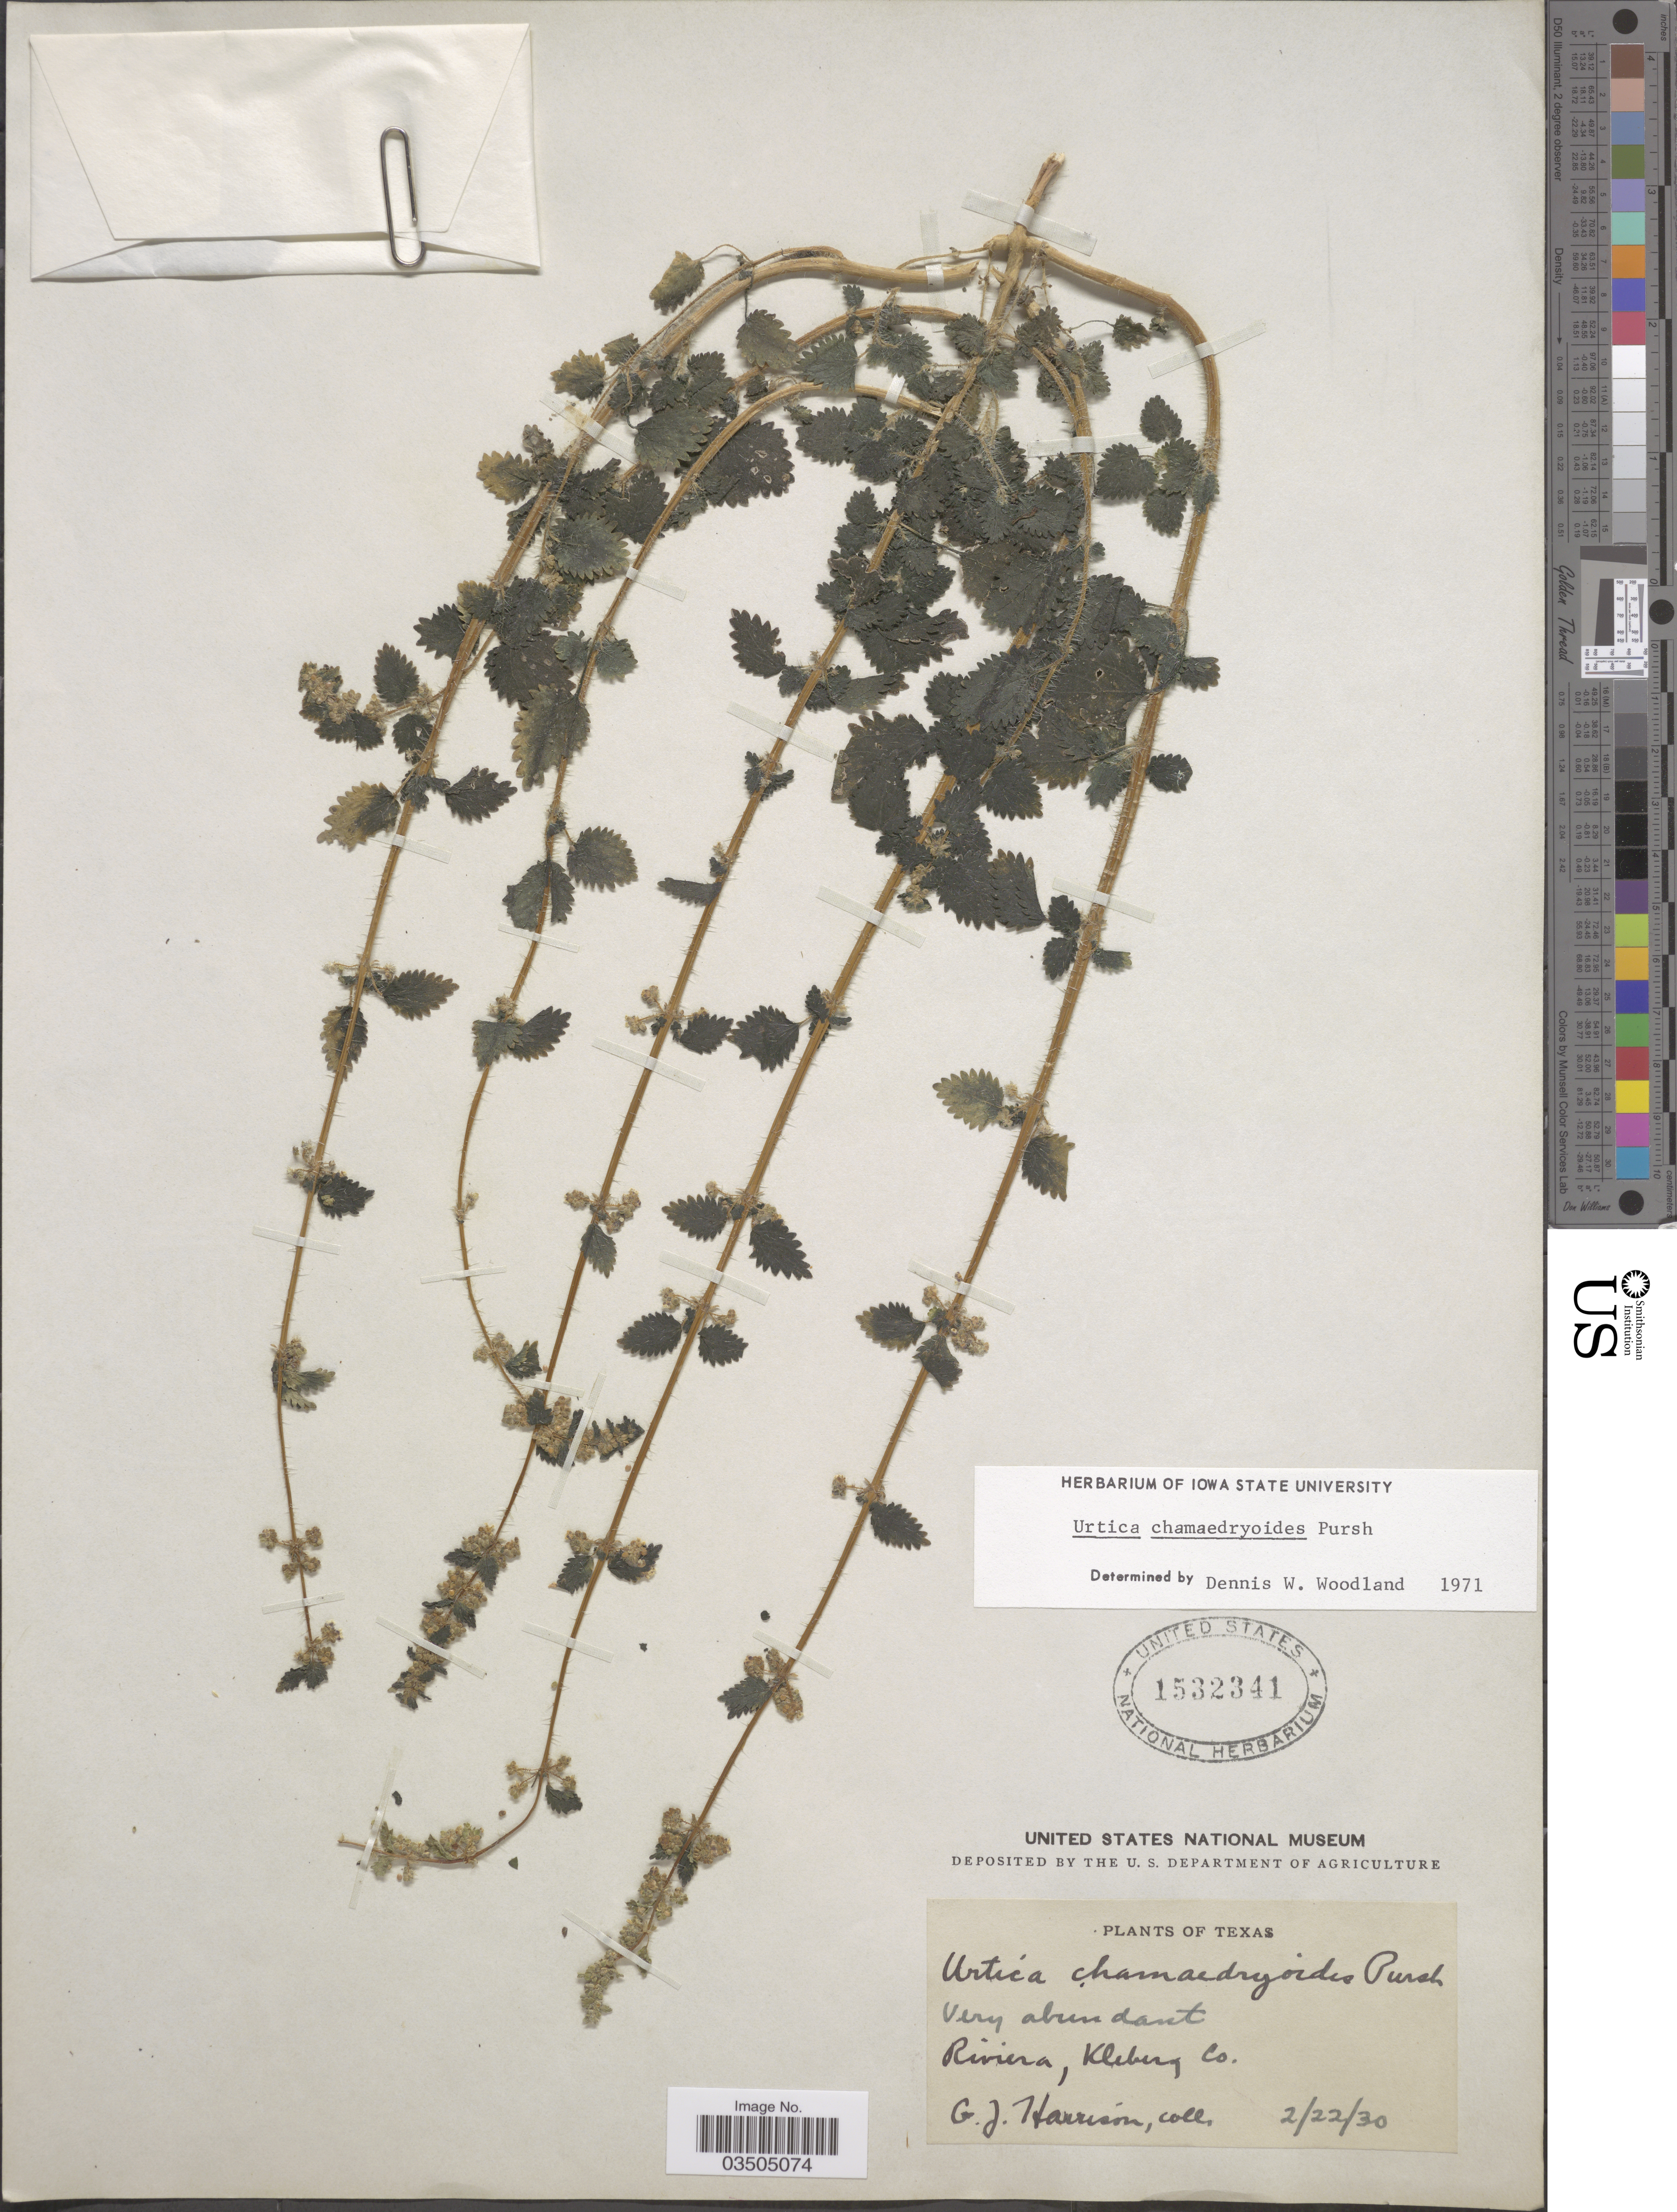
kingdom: Plantae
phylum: Tracheophyta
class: Magnoliopsida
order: Rosales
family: Urticaceae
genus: Urtica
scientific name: Urtica chamaedryoides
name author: Pursh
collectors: G. J. Harrison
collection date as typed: Transcribed d/m/y: 22/2/30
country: United States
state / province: Texas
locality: Riviera, Kleberg Co.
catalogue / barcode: US 1532341